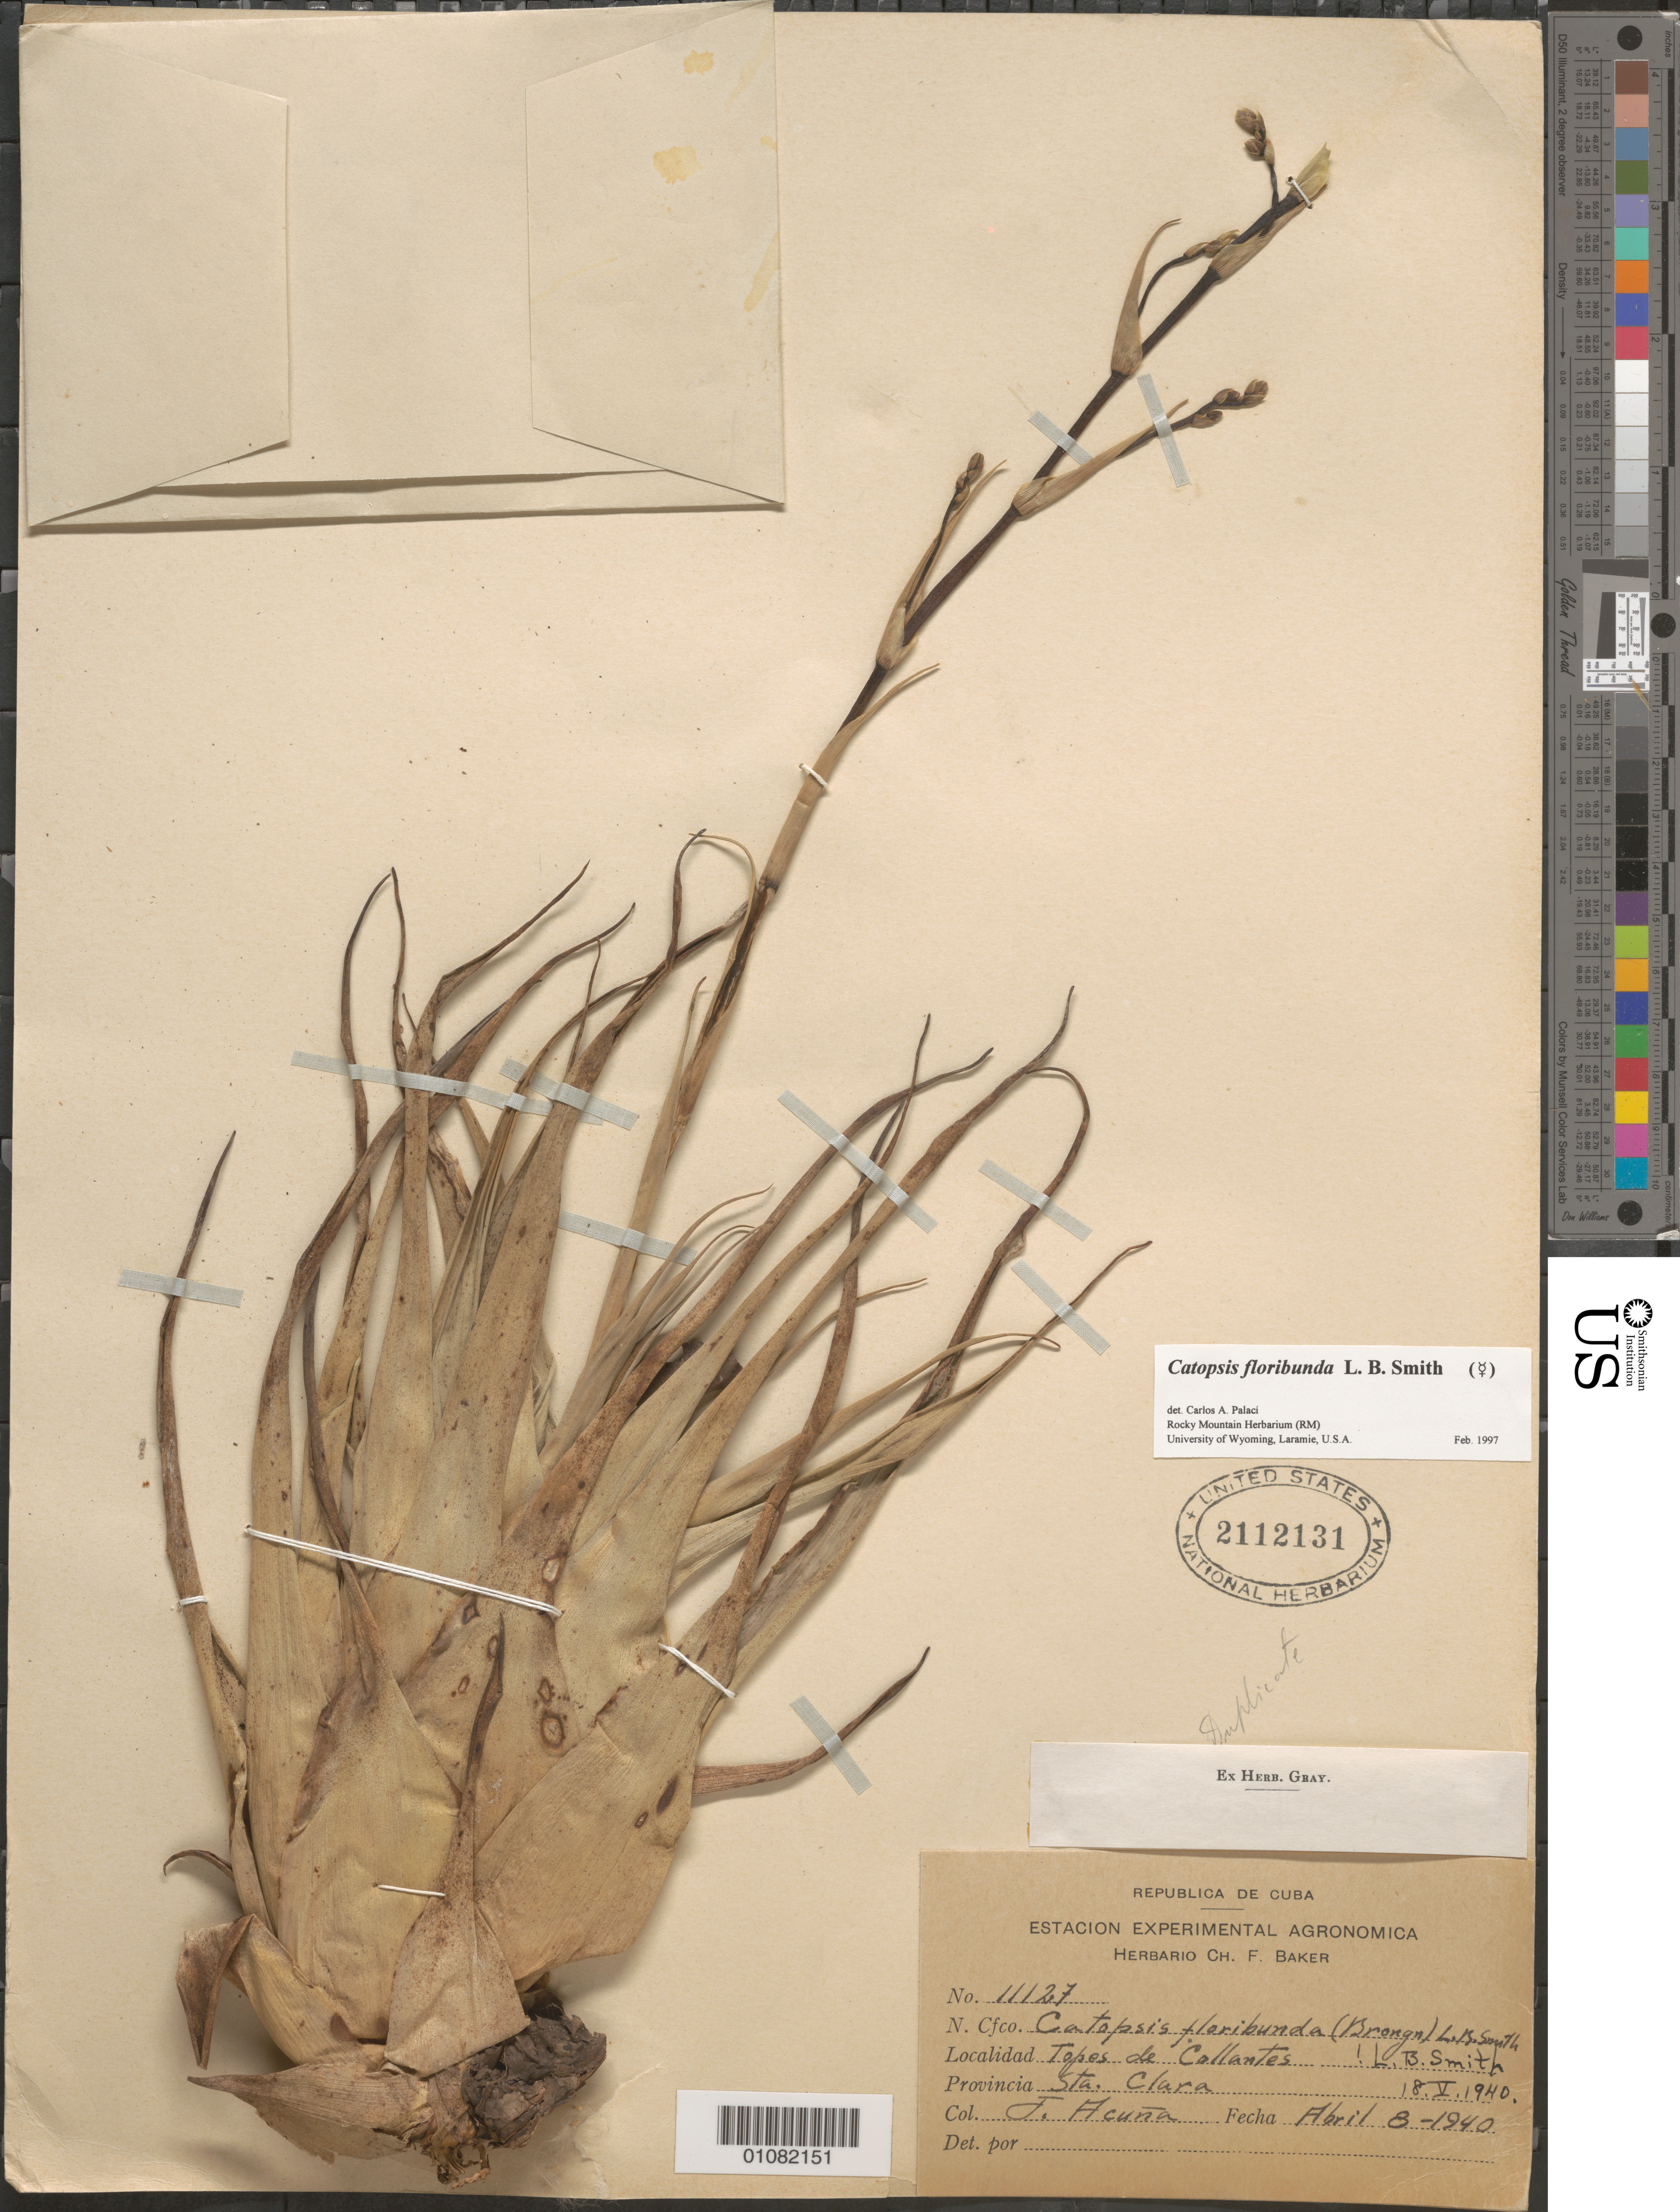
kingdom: Plantae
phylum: Tracheophyta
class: Liliopsida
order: Poales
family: Bromeliaceae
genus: Catopsis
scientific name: Catopsis floribunda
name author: L.B. Sm.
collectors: J. Acuña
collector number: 11127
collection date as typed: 08 Apr 1940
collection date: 1940-04-08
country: Cuba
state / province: Villa Clara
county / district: Santa Clara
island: Cuba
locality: Topes de Collantes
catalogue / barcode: US 2112131